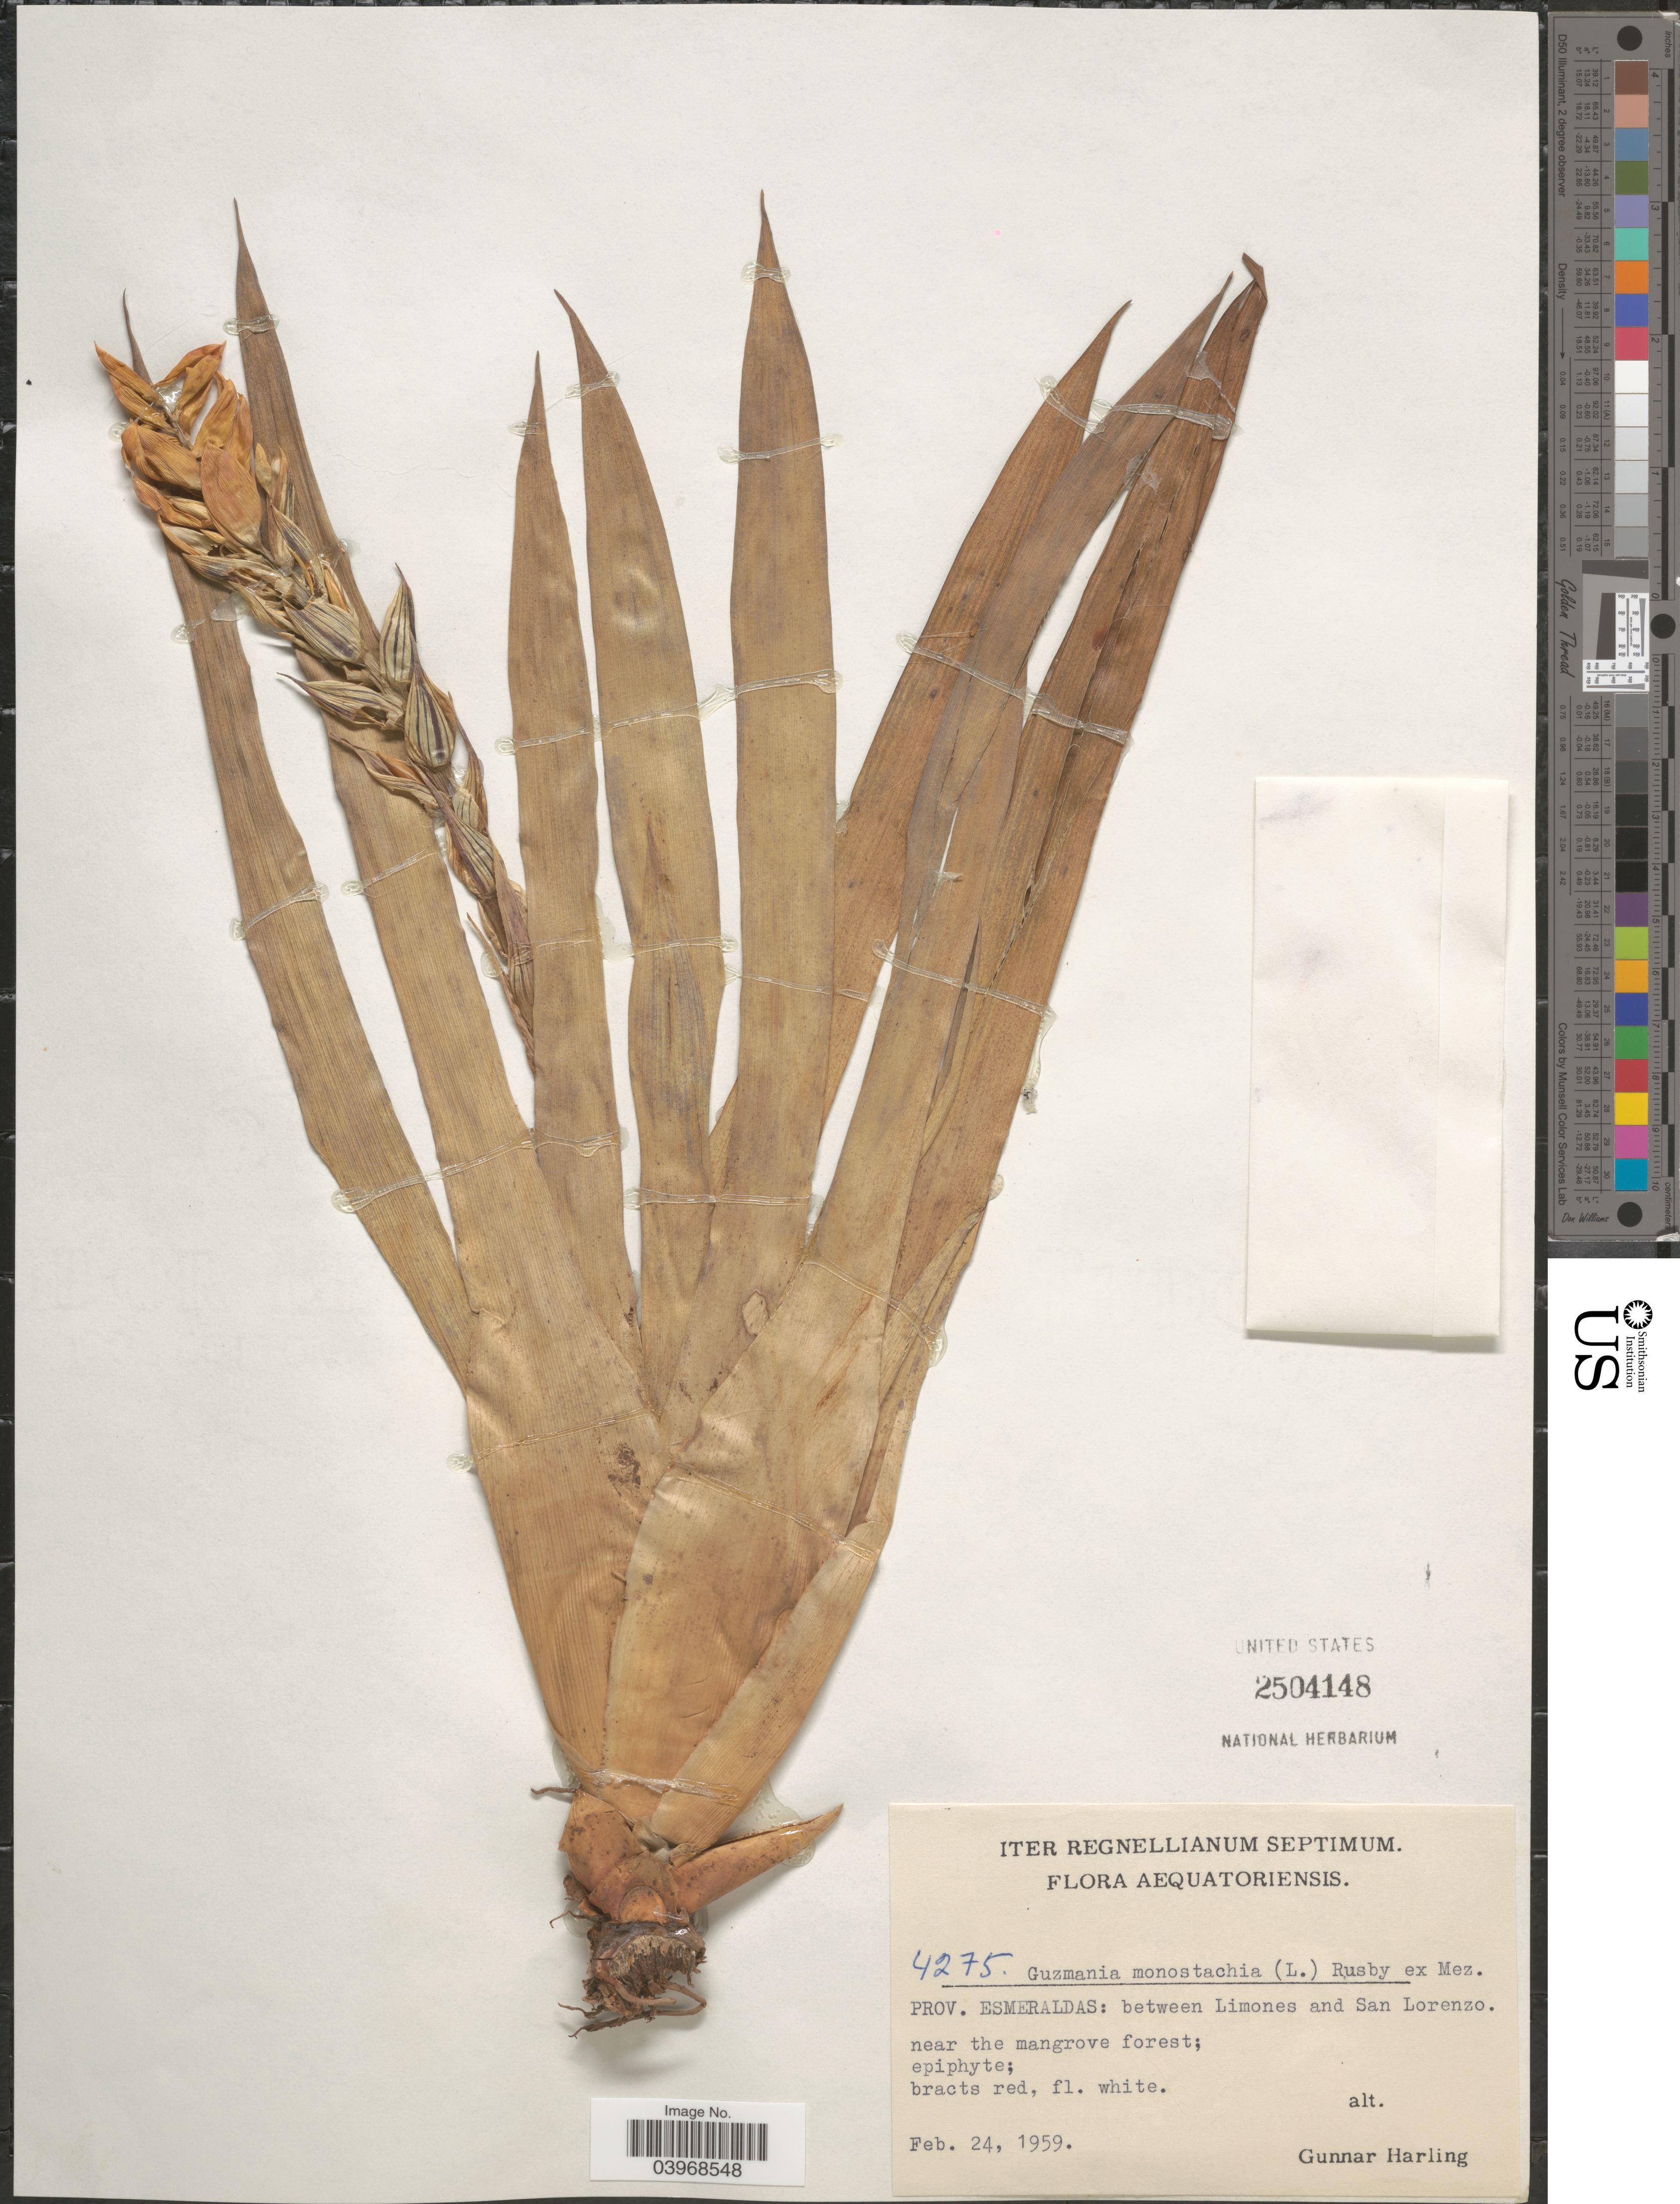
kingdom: Plantae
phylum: Tracheophyta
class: Liliopsida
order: Poales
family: Bromeliaceae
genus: Guzmania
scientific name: Guzmania monostachia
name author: (L.) Rusby ex Mez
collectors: G. Harling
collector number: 4275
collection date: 1959-02-24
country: Ecuador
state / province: Esmeraldas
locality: Between Limones and San Lorenzo.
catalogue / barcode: US 2504148